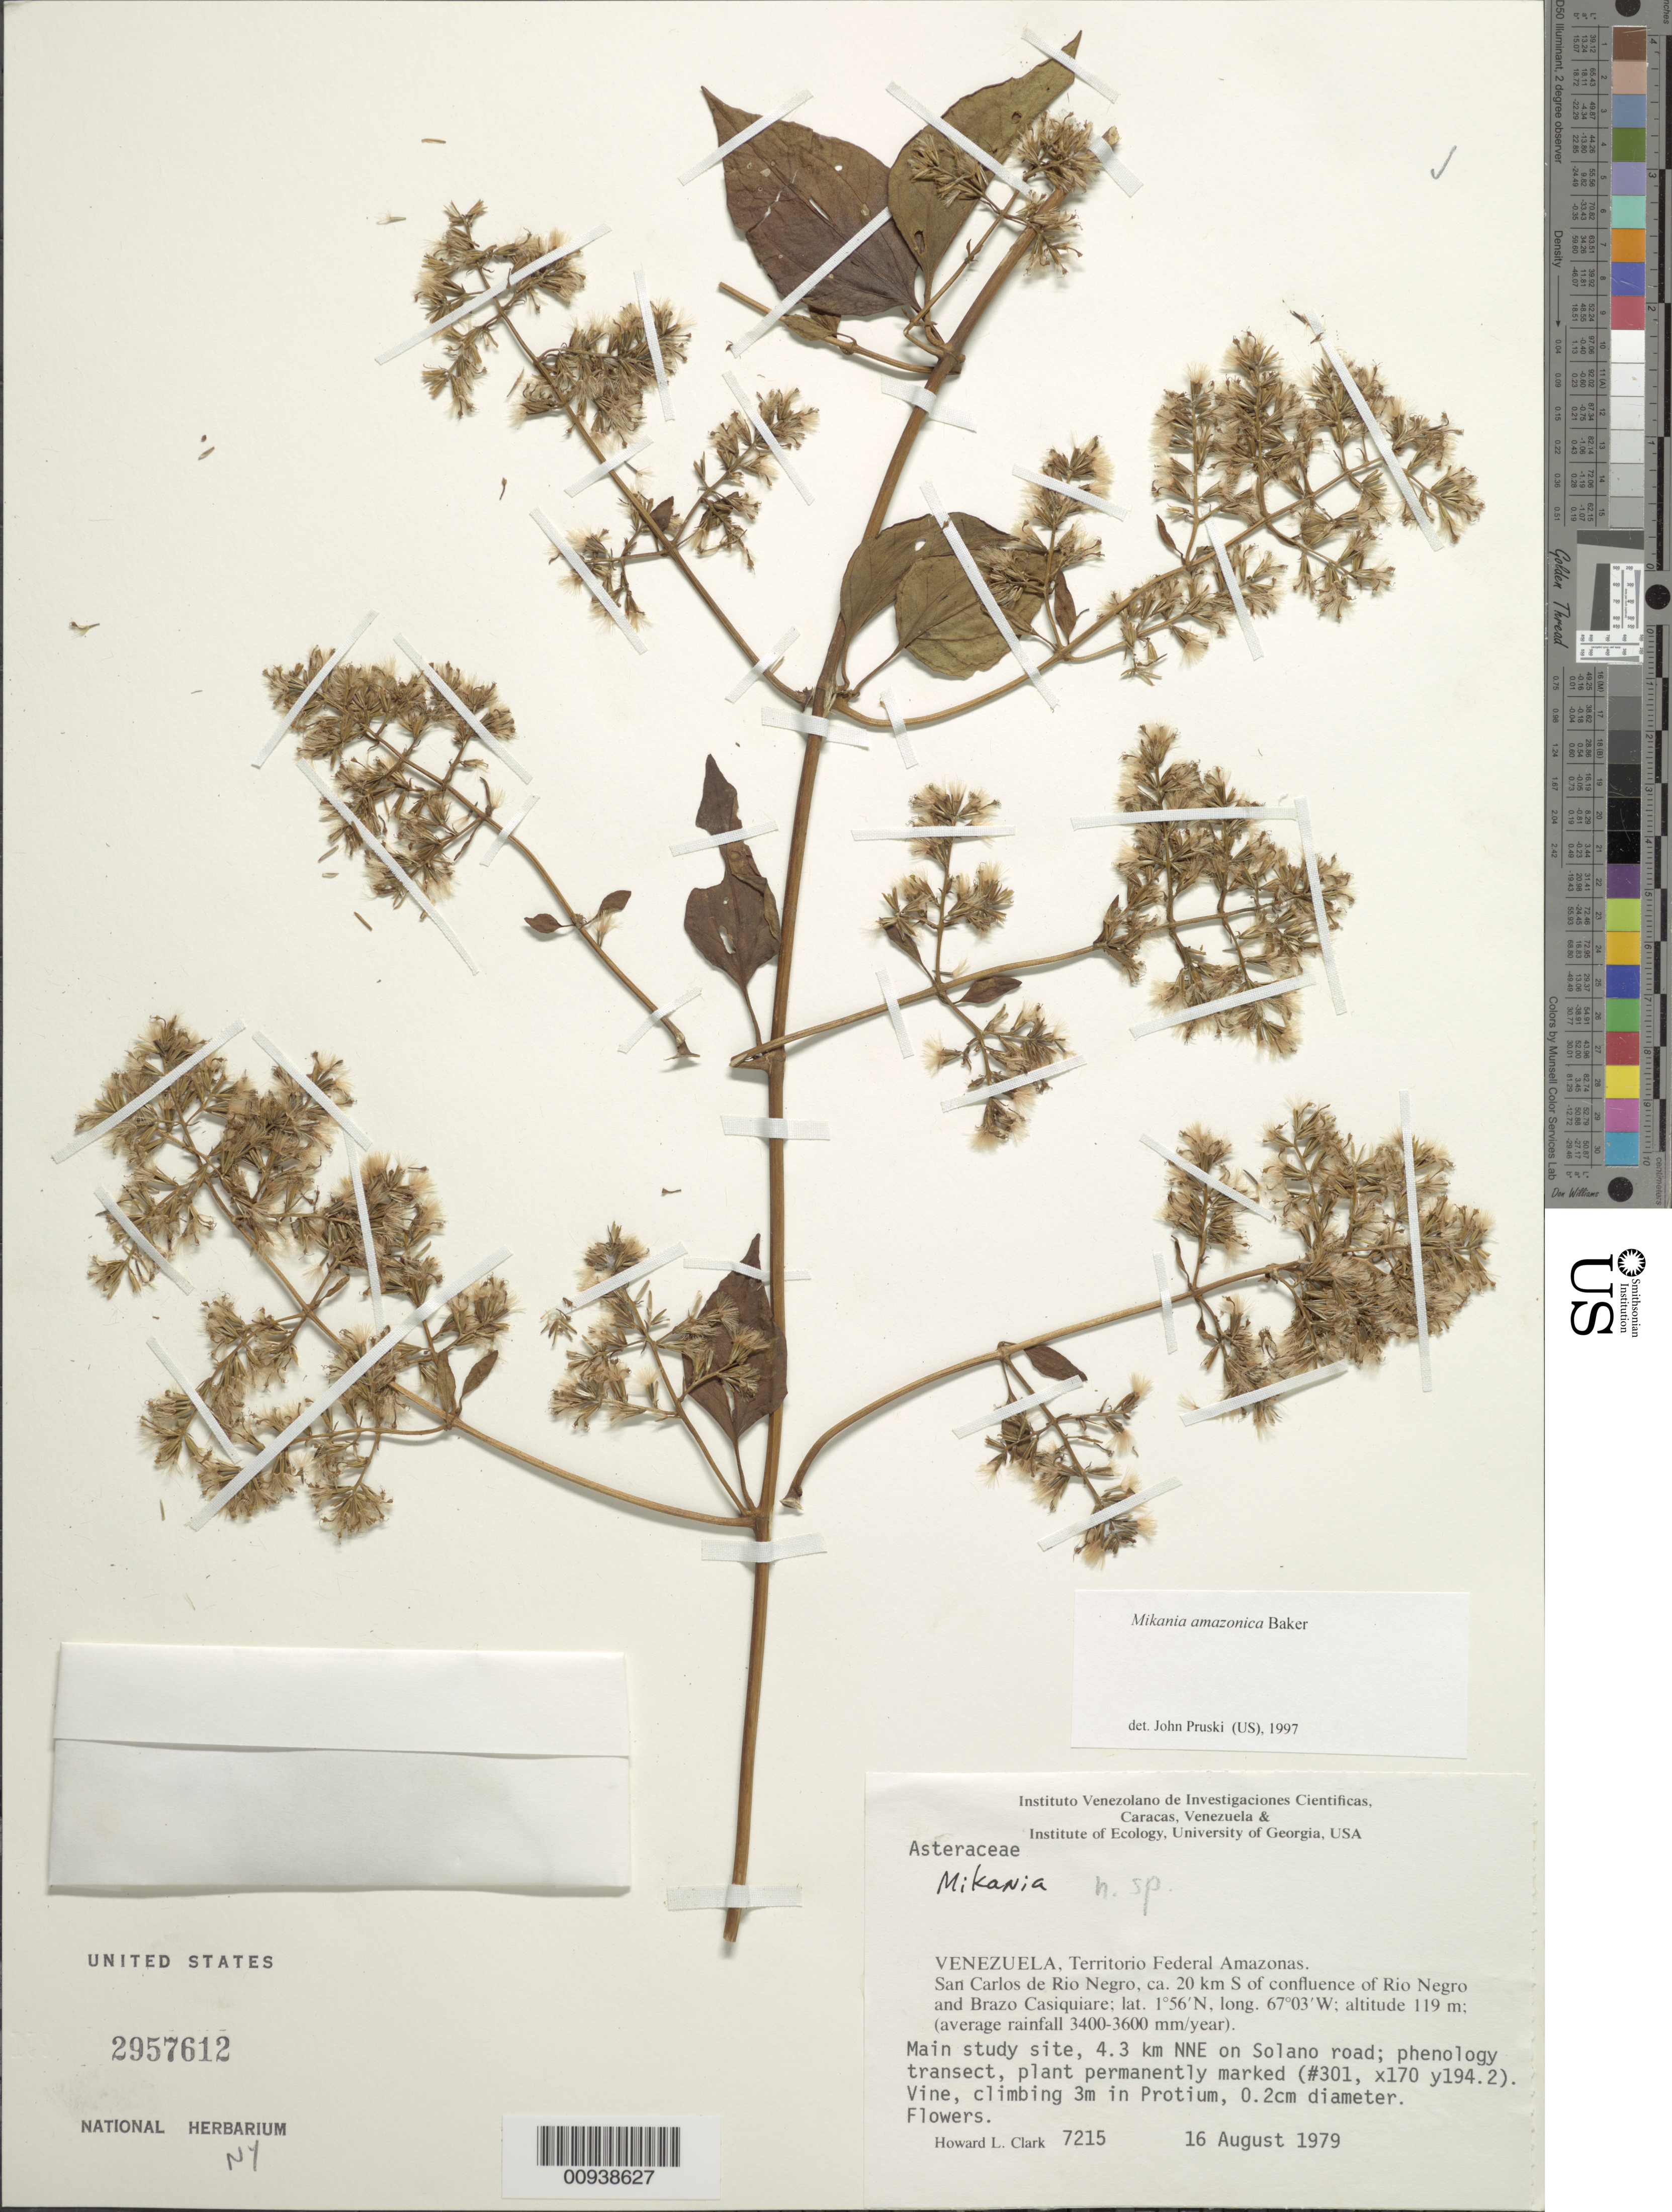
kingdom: Plantae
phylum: Tracheophyta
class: Magnoliopsida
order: Asterales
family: Asteraceae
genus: Mikania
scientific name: Mikania amazonica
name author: Baker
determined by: Pruski, J. F.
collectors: H. L. Clark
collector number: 7215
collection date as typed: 16-Aug-79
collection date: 1979-08-16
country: Venezuela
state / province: Amazonas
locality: San Carlos de Río Negro, ca. 20 km S of confluence of Río Negro and Brazo Casiquiare, IVIC main study site, 4.3 km NNE on Solano road, phenology transect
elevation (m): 119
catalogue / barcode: US 2957612